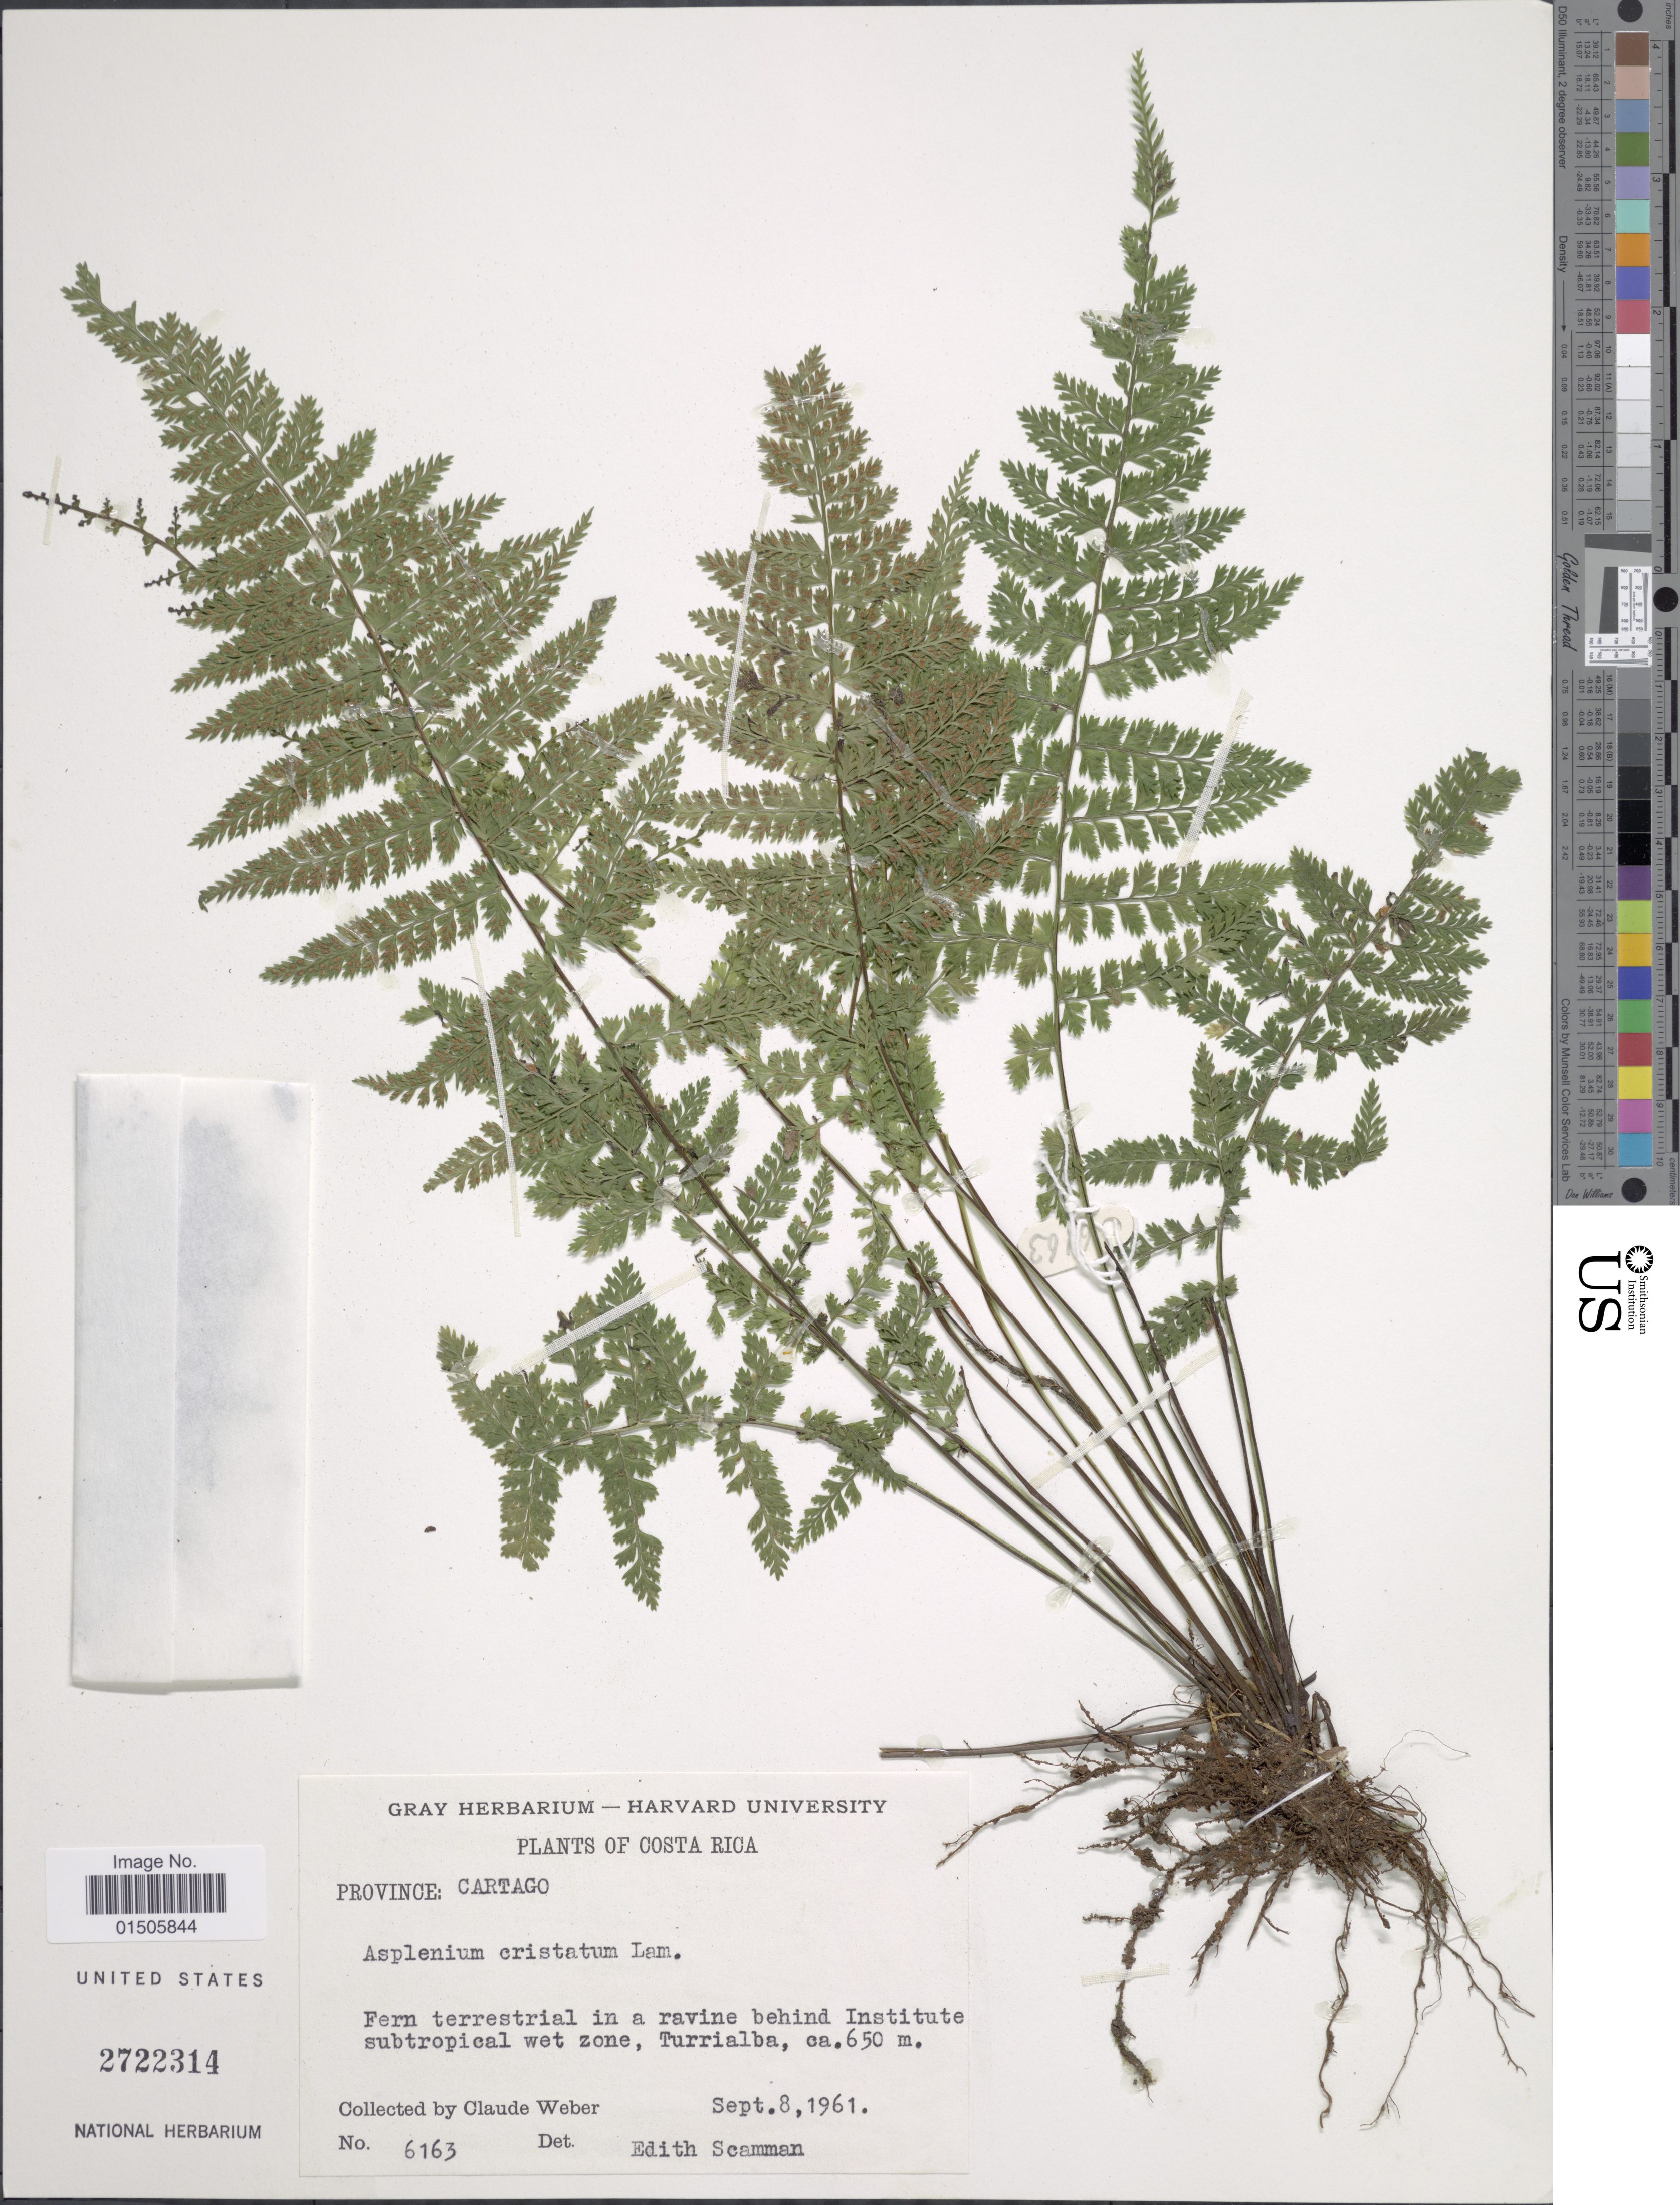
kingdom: Plantae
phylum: Tracheophyta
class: Polypodiopsida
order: Polypodiales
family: Aspleniaceae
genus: Asplenium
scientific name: Asplenium cristatum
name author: Lam.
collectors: C. I. Weber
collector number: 6163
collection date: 1961-09-08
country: Costa Rica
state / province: Cartago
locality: Fern terrestrial in a ravine behind Institute subtropical wet zone, Turrialba, ca. 650 m.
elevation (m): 650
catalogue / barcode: US 2722314